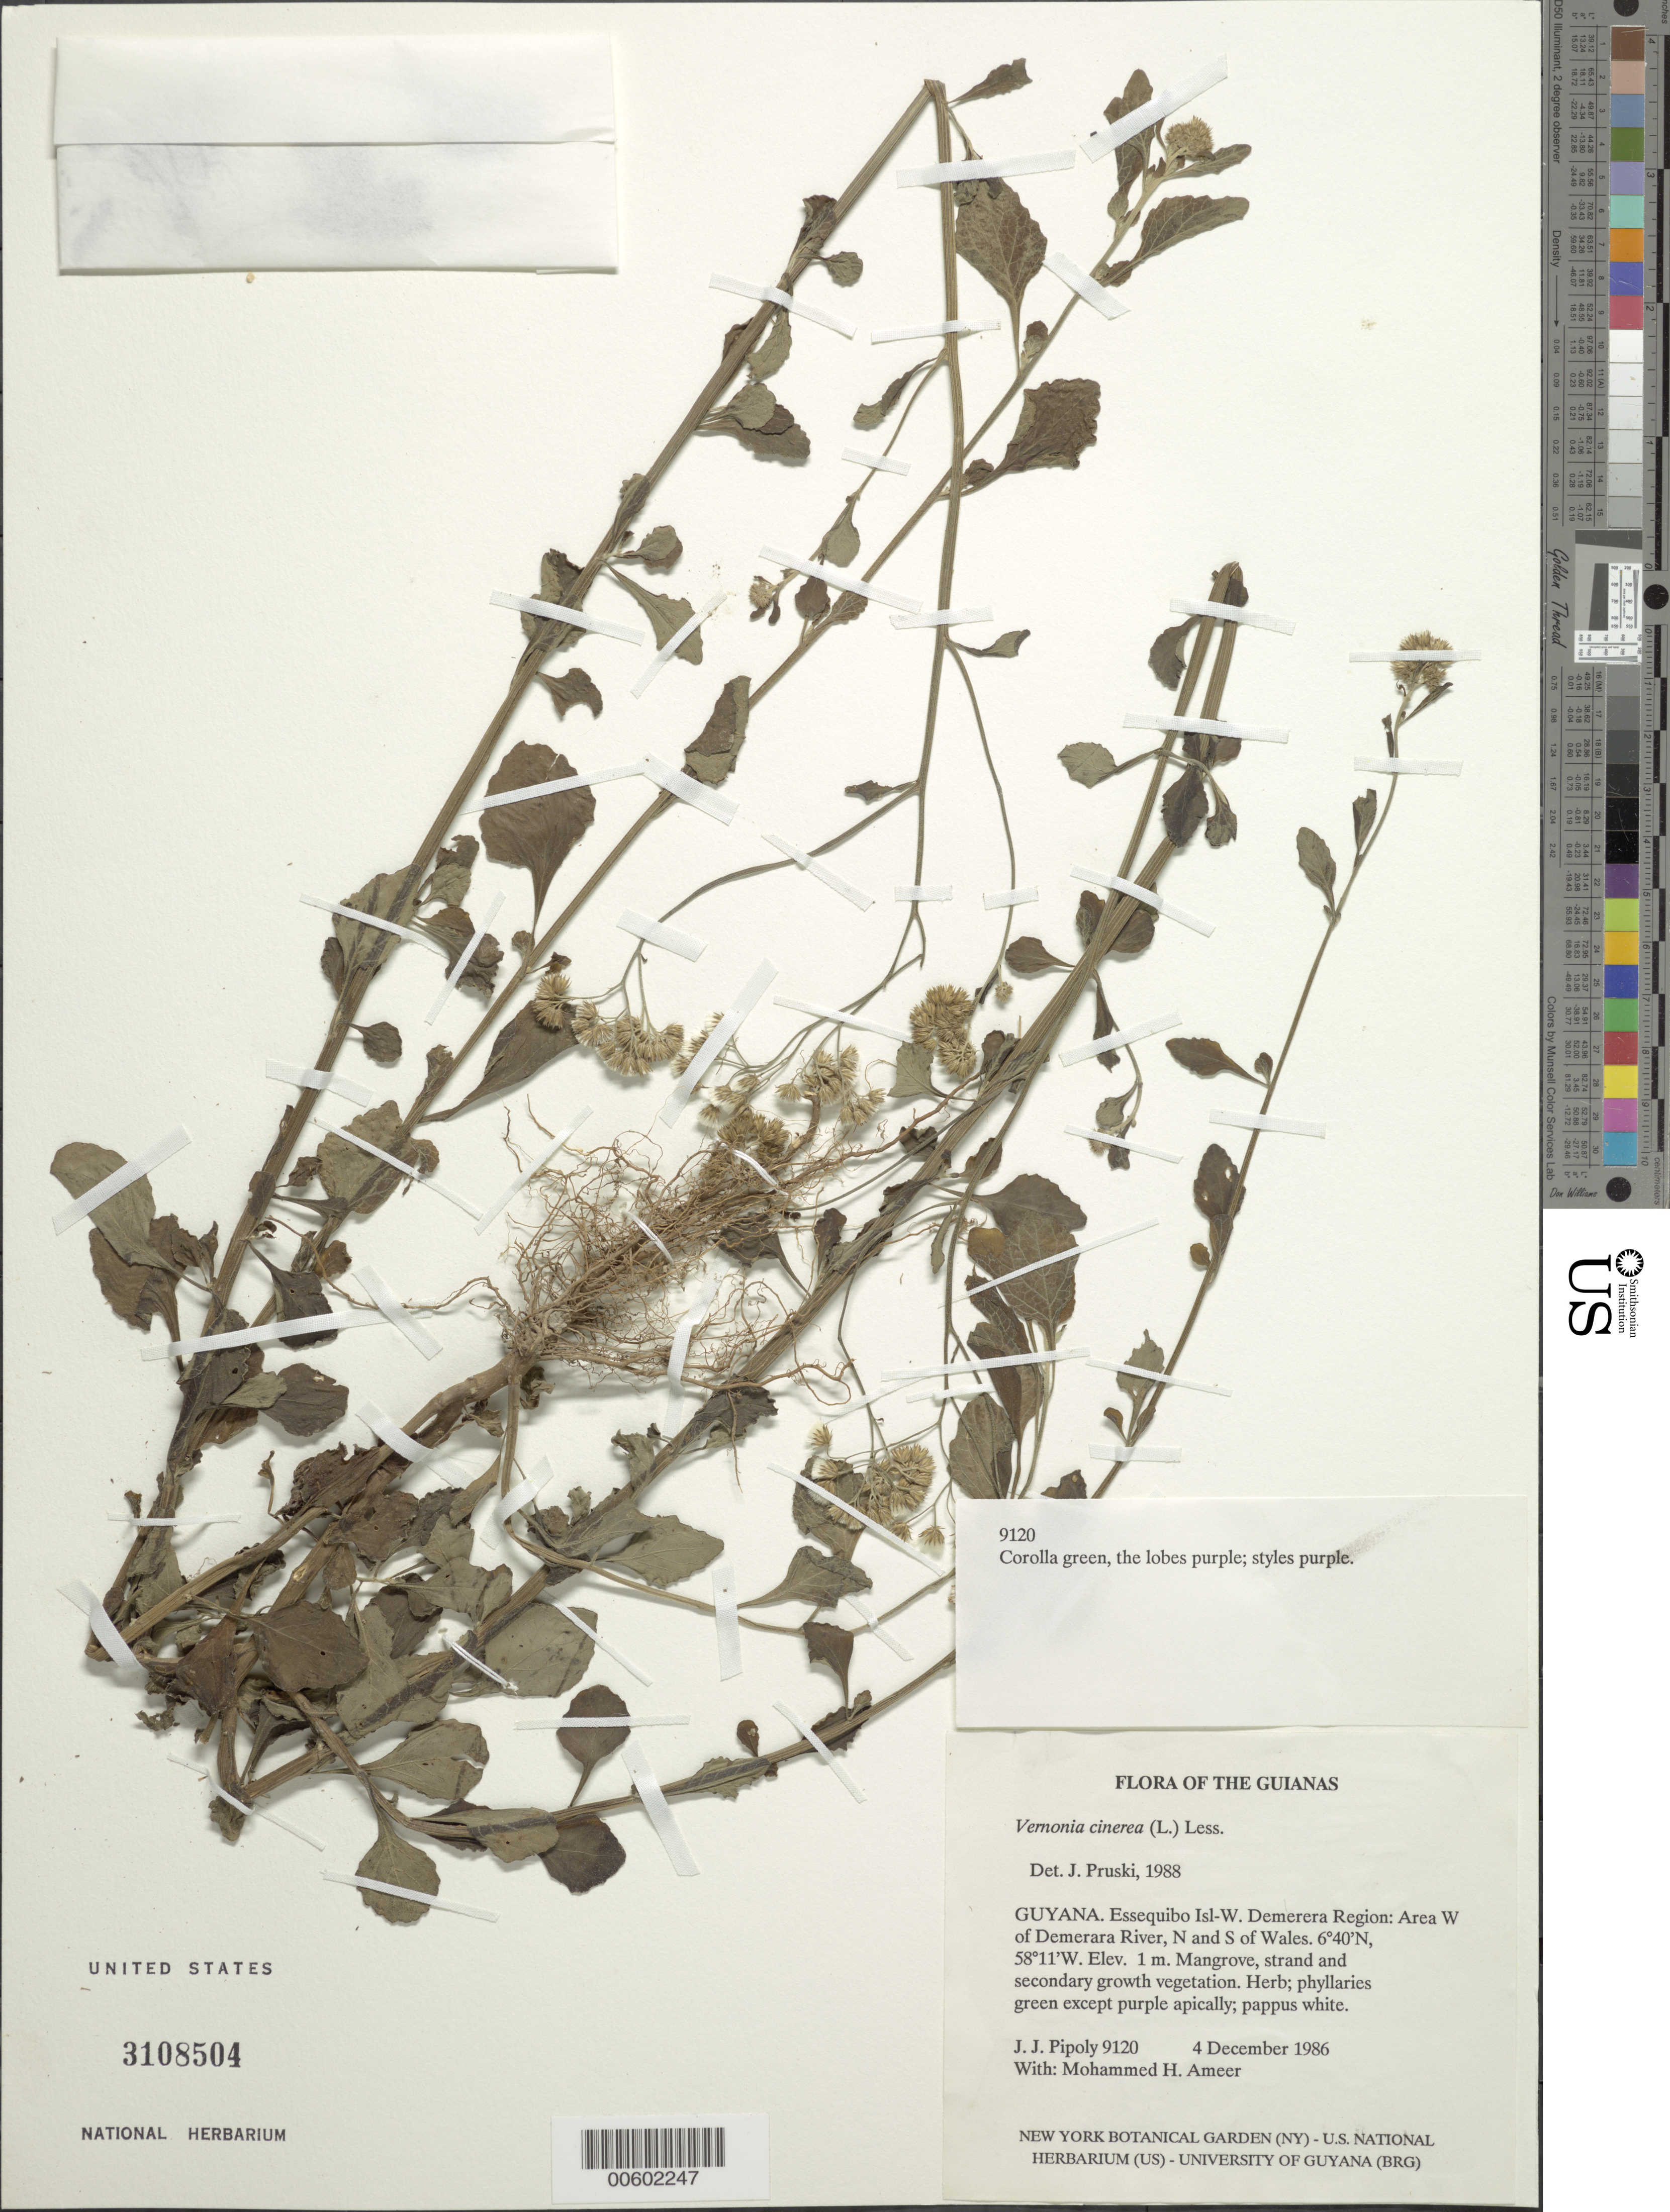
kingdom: Plantae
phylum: Tracheophyta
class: Magnoliopsida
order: Asterales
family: Asteraceae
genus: Cyanthillium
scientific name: Cyanthillium cinereum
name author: (L.) H. Rob.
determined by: Pruski, J. F.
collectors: J. J. Pipoly & M. Ameer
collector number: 9120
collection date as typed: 4 December 1986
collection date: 1986-12-04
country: Guyana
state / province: Essequibo Isl-W. Demerara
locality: Area W of Demerara River, N and S of Wales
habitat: Mangrove, strand and secondary growth vegetation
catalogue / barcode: US 3108504